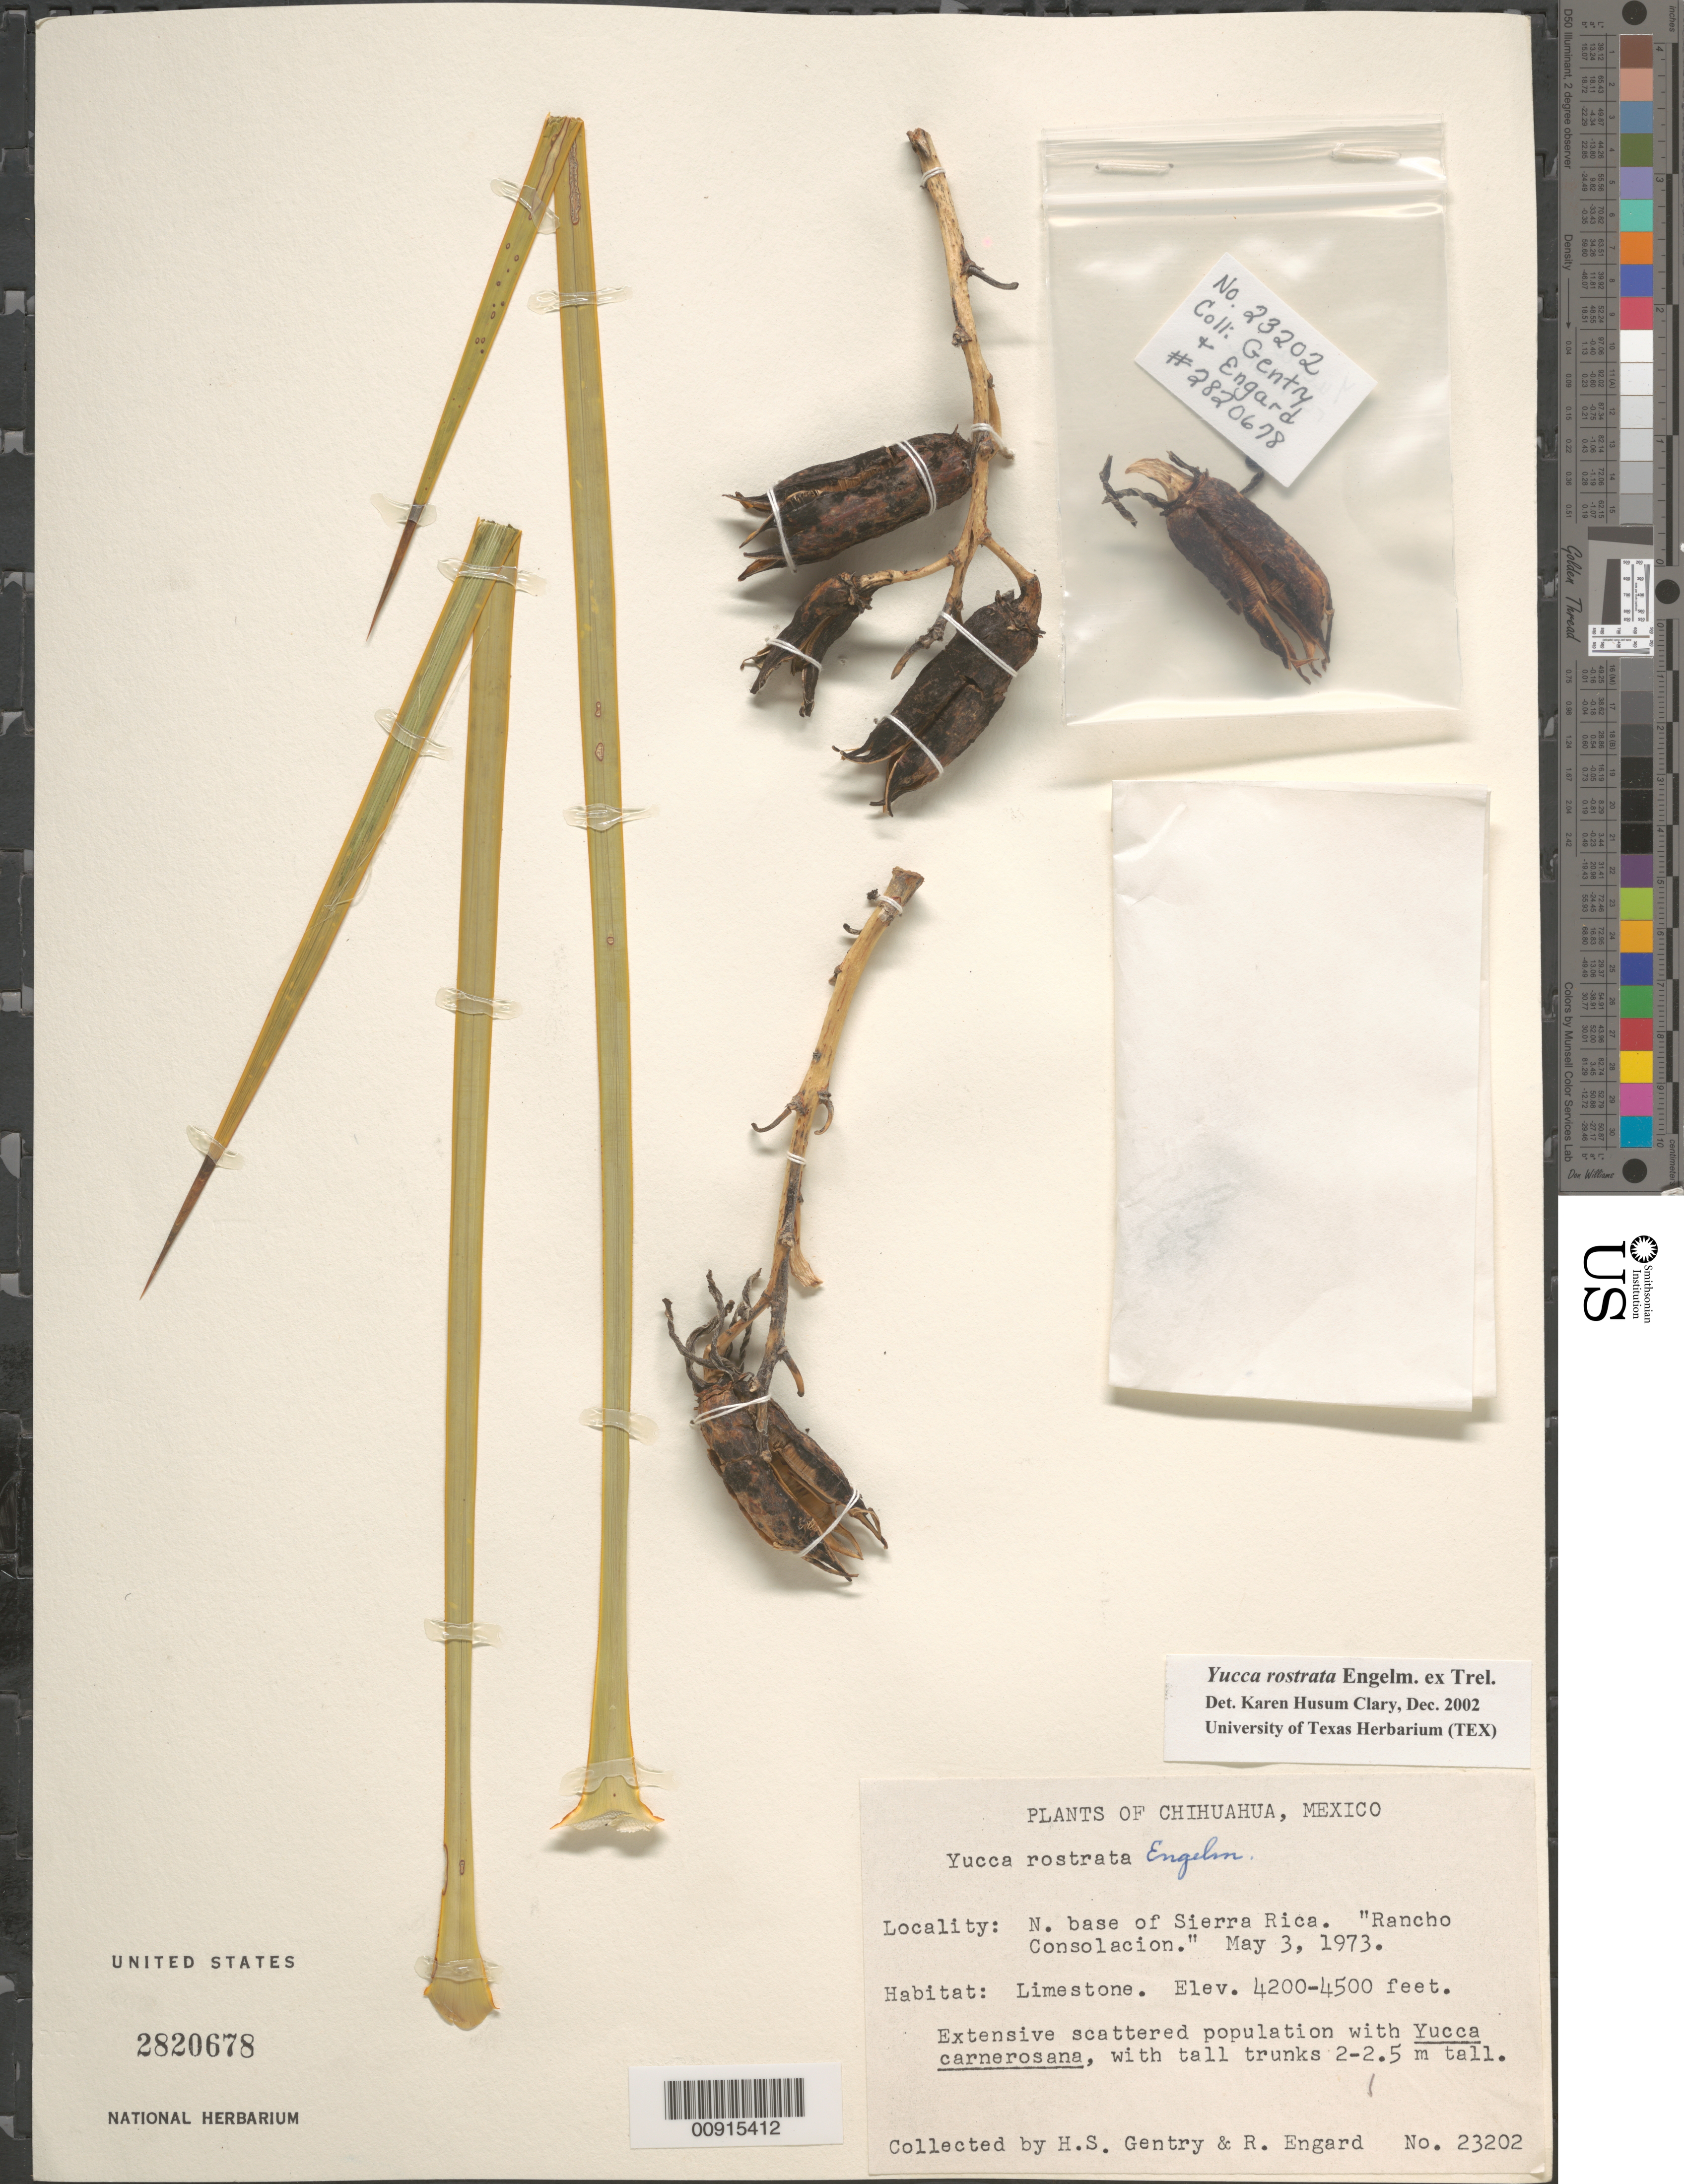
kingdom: Plantae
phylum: Tracheophyta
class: Liliopsida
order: Asparagales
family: Asparagaceae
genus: Yucca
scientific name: Yucca rostrata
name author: Engelm. ex Trel.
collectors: H. S. Gentry & R. Engard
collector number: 23202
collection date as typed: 03 May 1973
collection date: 1973-05-03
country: Mexico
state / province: Chihuahua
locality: Chihuahua: N. base of Sierra Rica. "Rancho Consolacion".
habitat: Limestone; with Yucca carnerosana.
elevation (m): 1280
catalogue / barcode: US 2820678